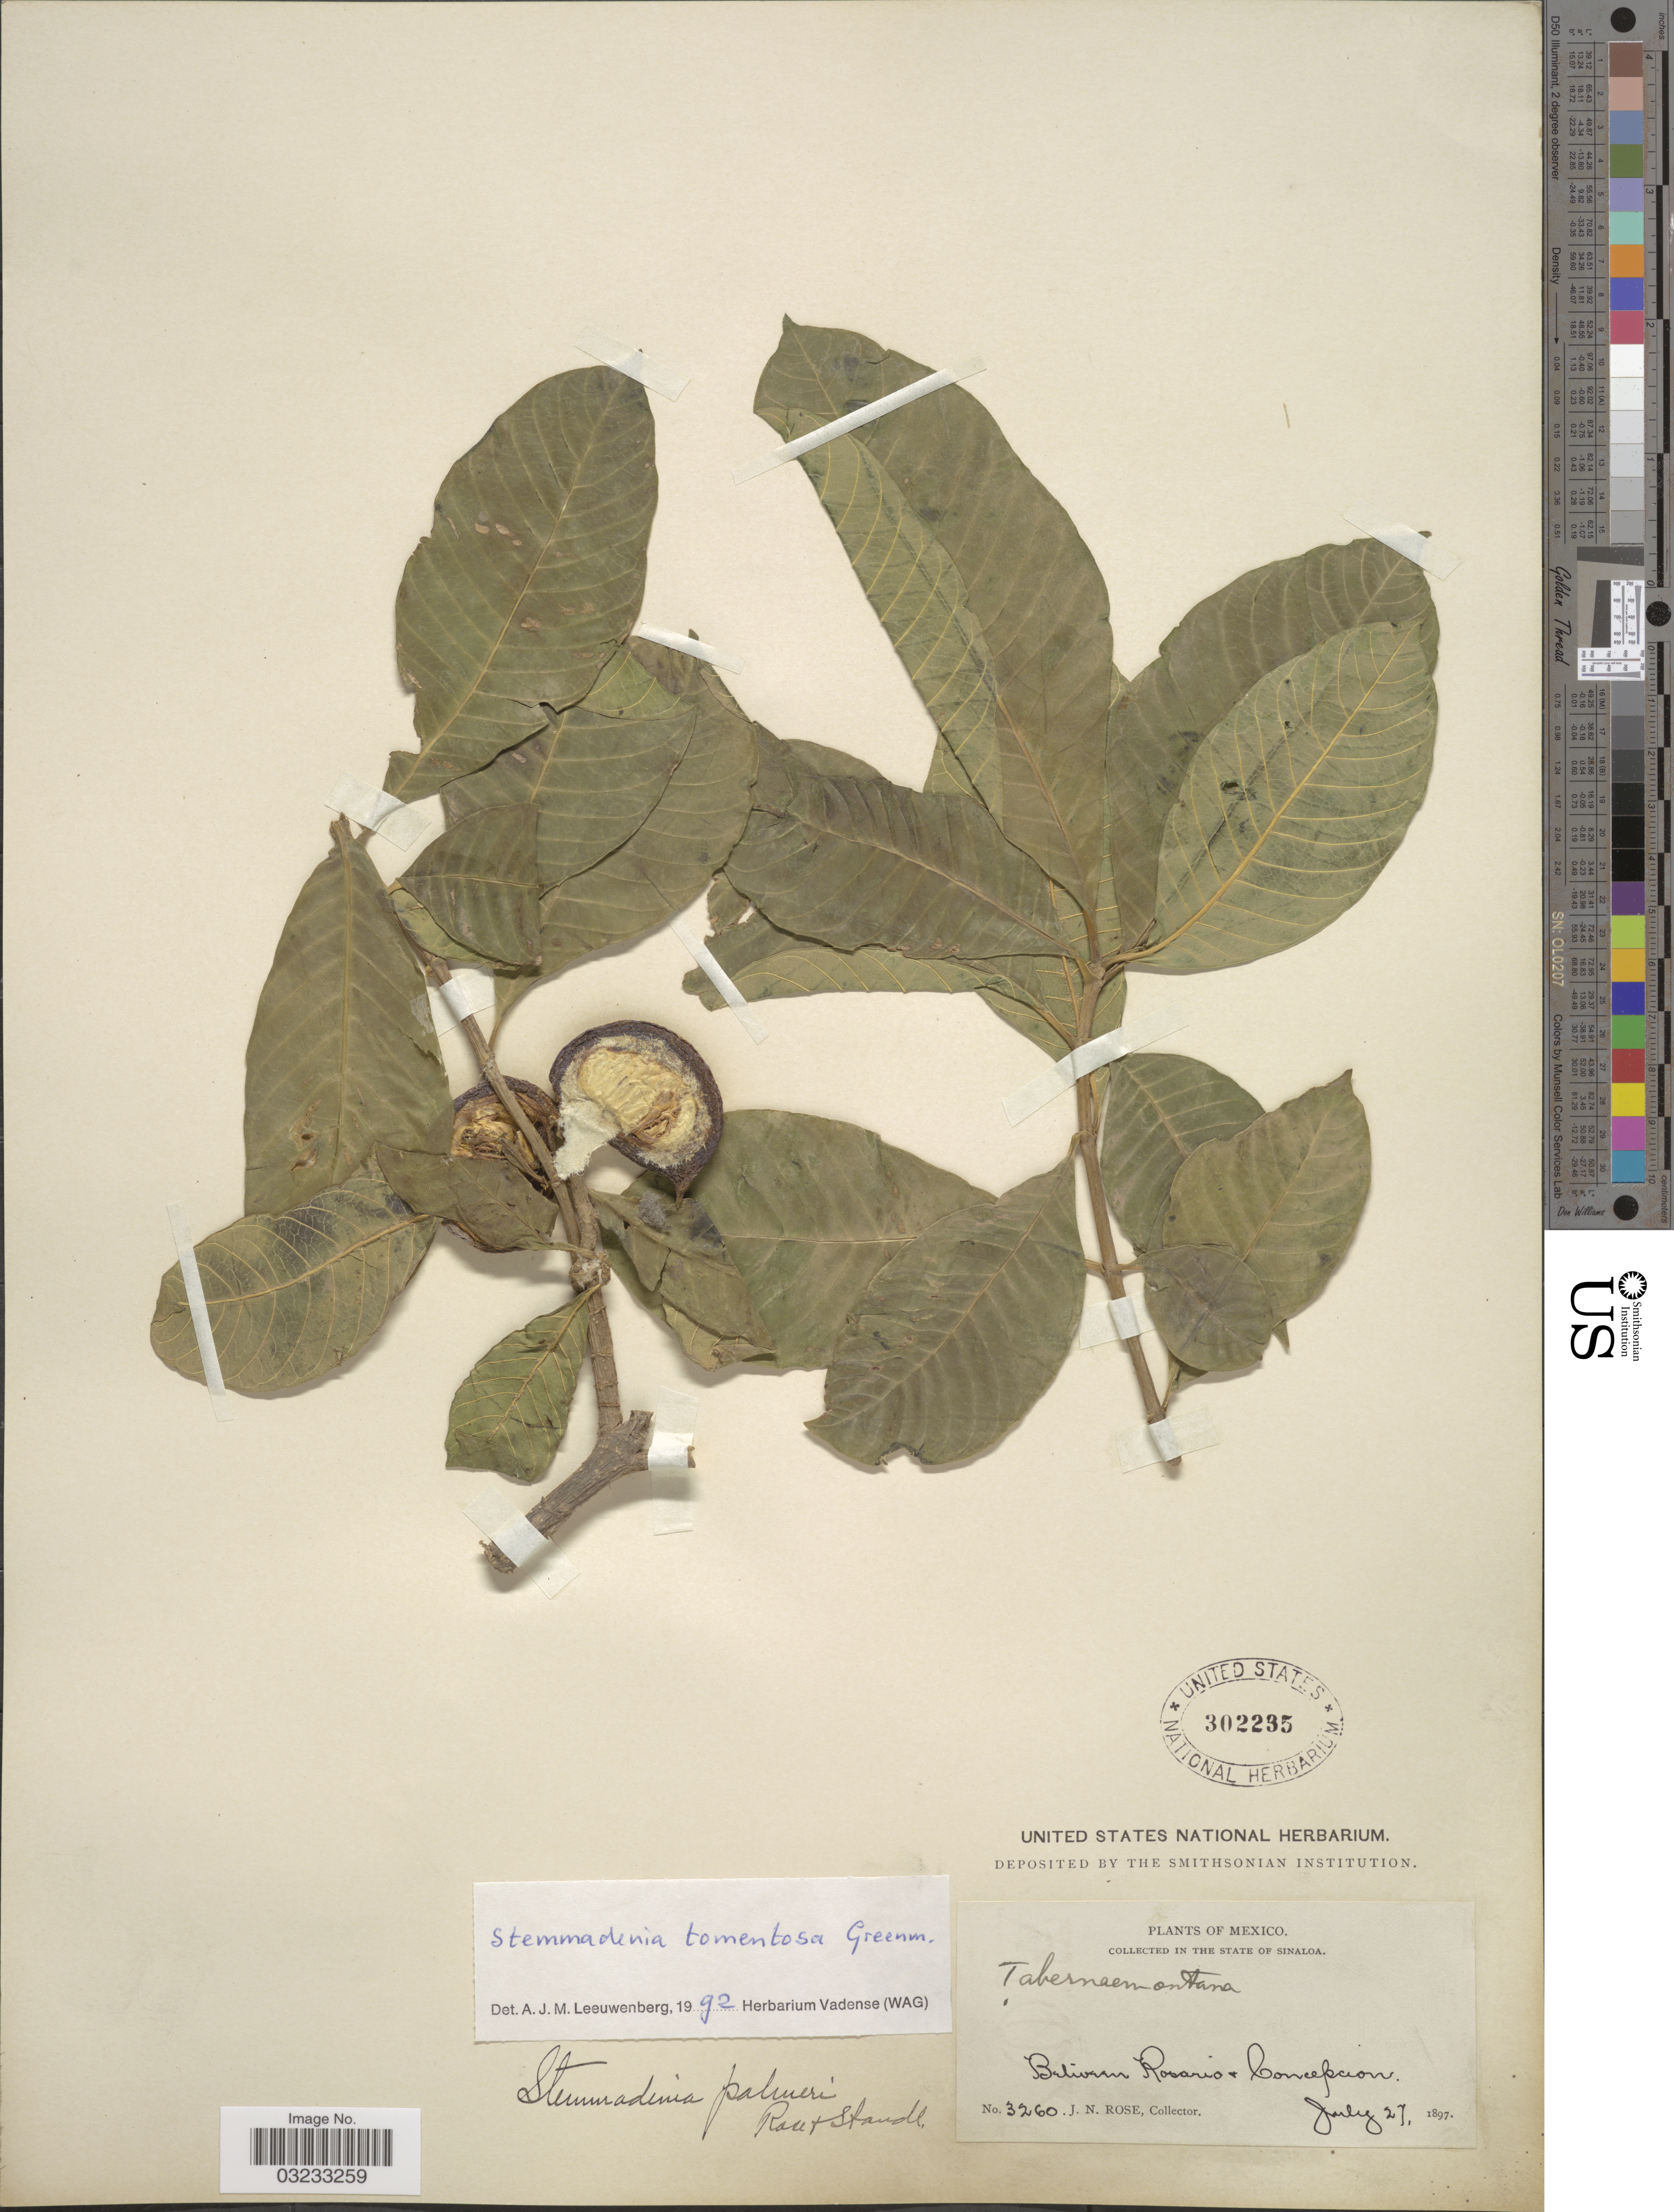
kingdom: Plantae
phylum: Tracheophyta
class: Magnoliopsida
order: Gentianales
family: Apocynaceae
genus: Stemmadenia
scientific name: Stemmadenia tomentosa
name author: Greenm.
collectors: J. N. Rose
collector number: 3260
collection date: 1897-07-27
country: Mexico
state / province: Sinaloa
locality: Between Rosario & Concepcion.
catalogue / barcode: US 302235